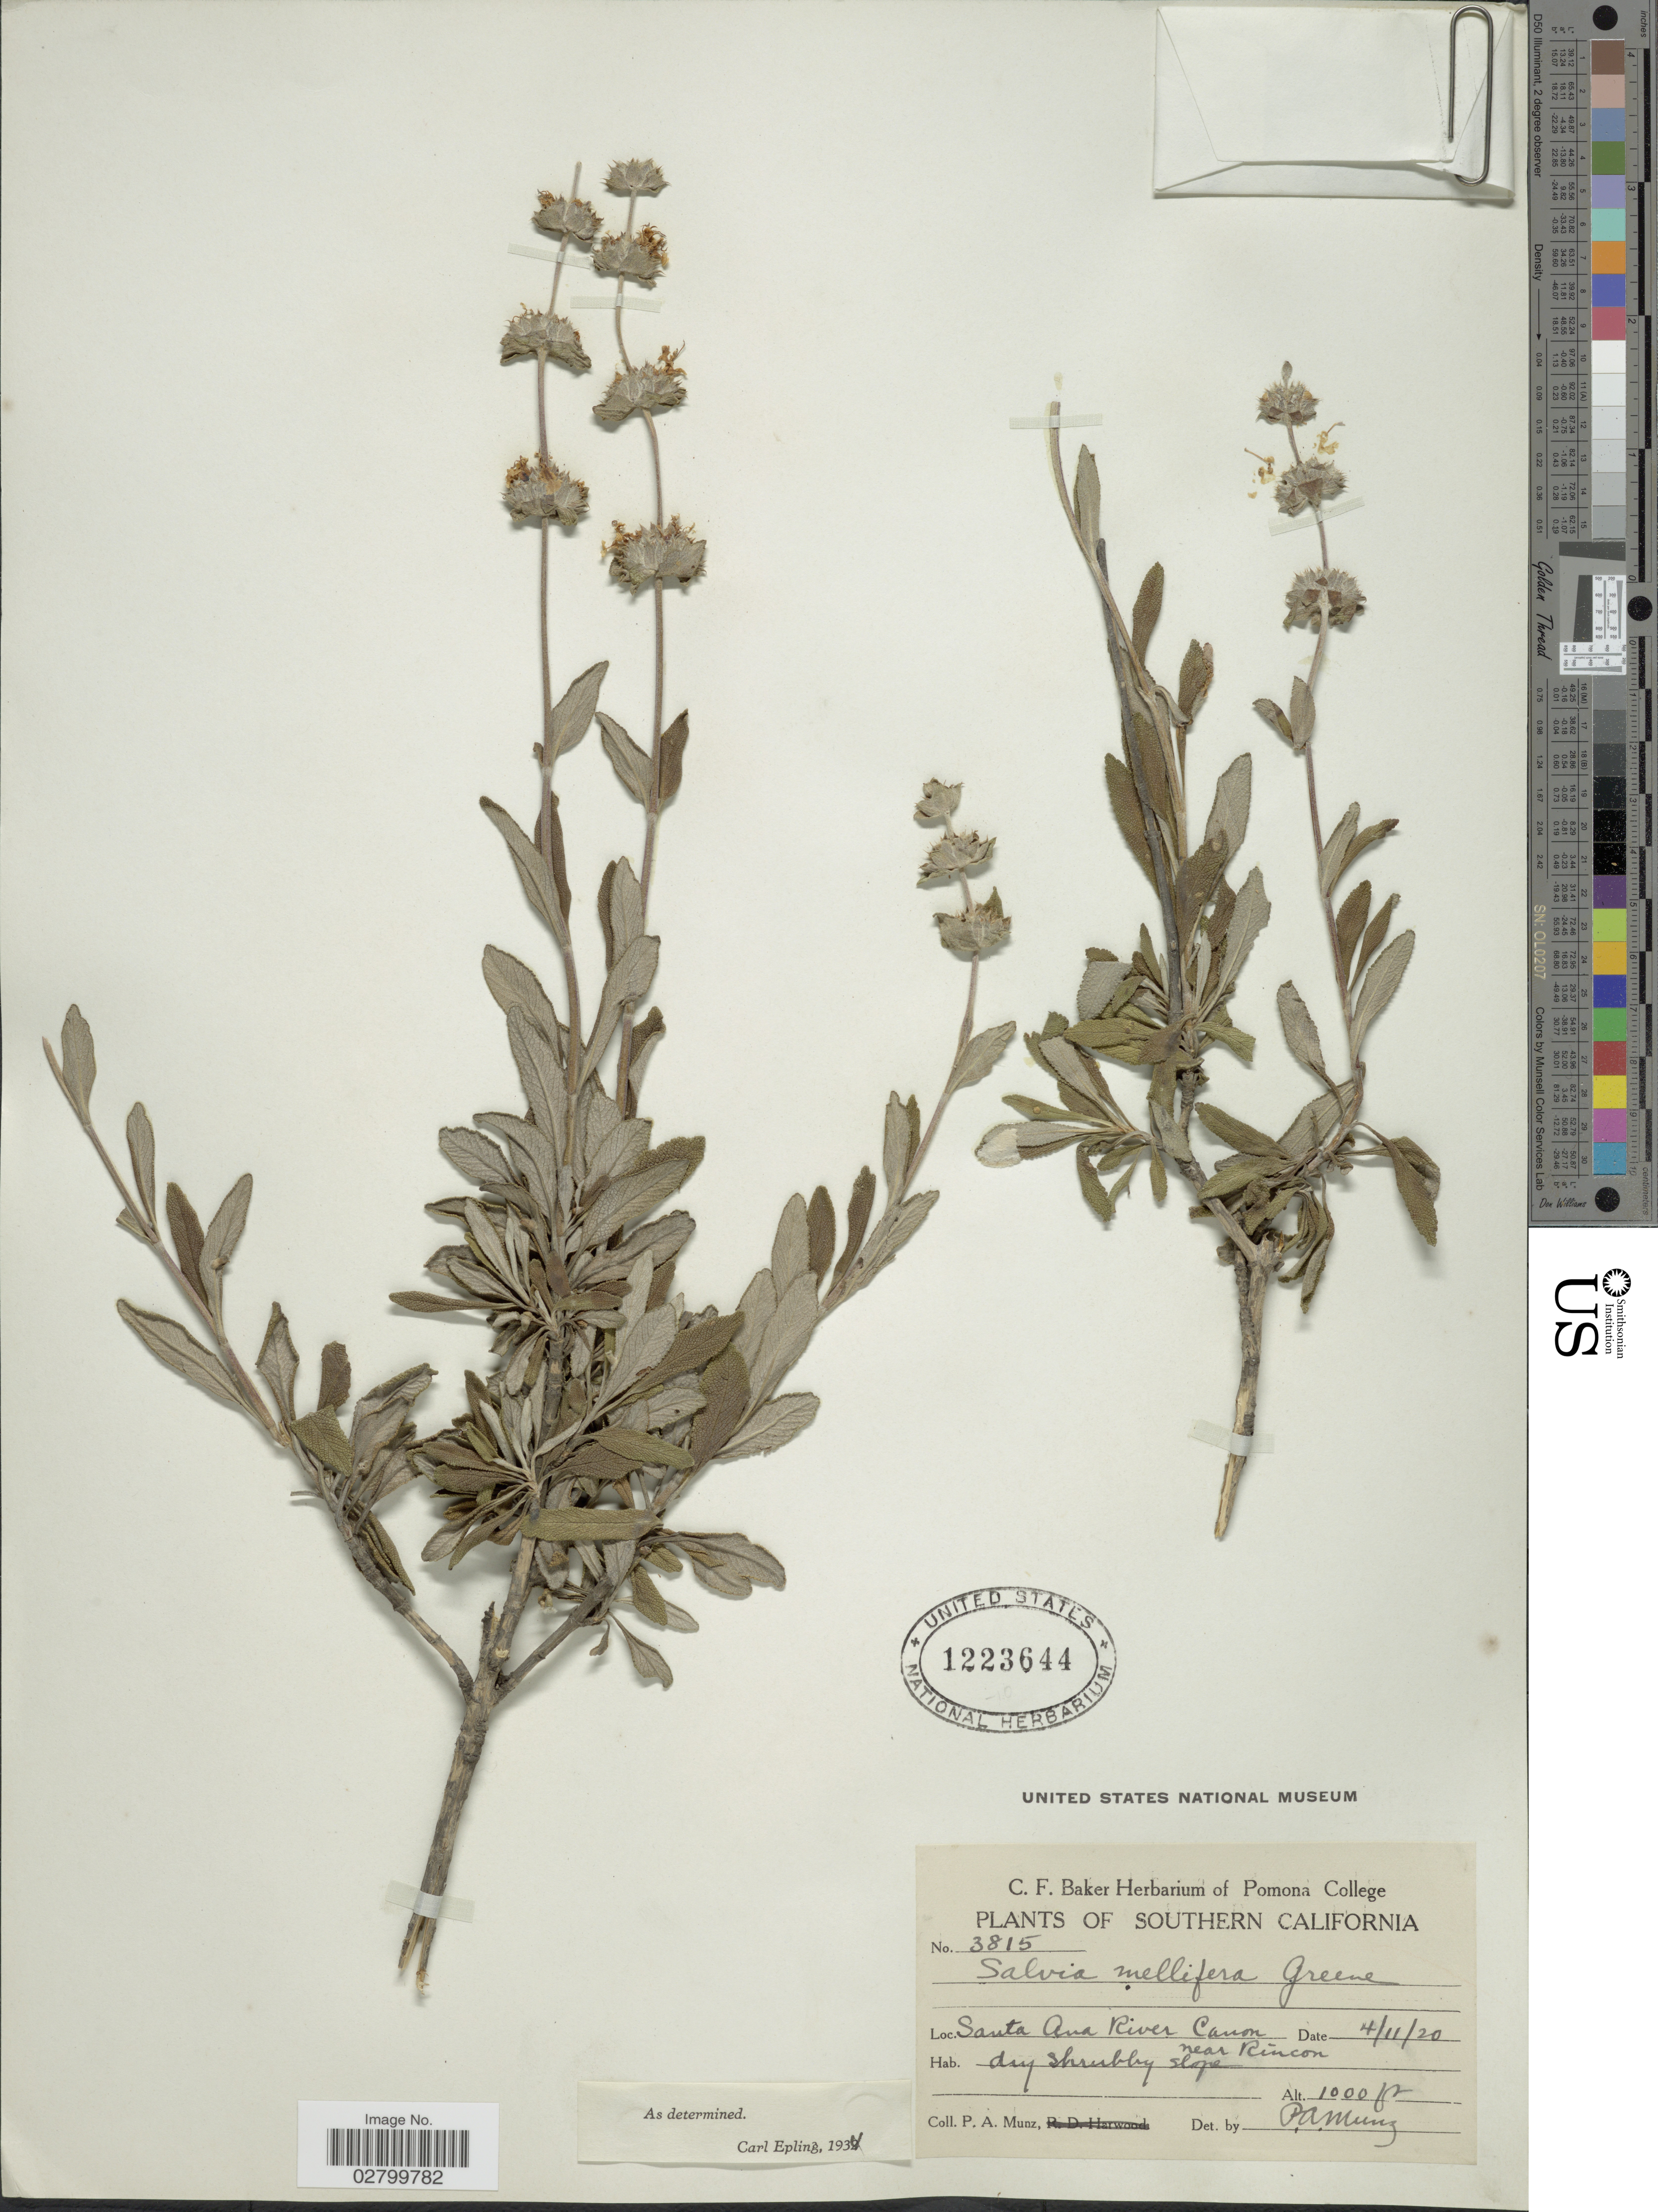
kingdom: Plantae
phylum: Tracheophyta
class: Magnoliopsida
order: Lamiales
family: Lamiaceae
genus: Salvia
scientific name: Salvia mellifera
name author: Greene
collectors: P. A. Munz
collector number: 3815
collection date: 1920-04-11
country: United States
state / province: California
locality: Southern California. Santa Ana River Canon near Rincon. Dry shrubby slope.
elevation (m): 305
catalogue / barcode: US 1223644